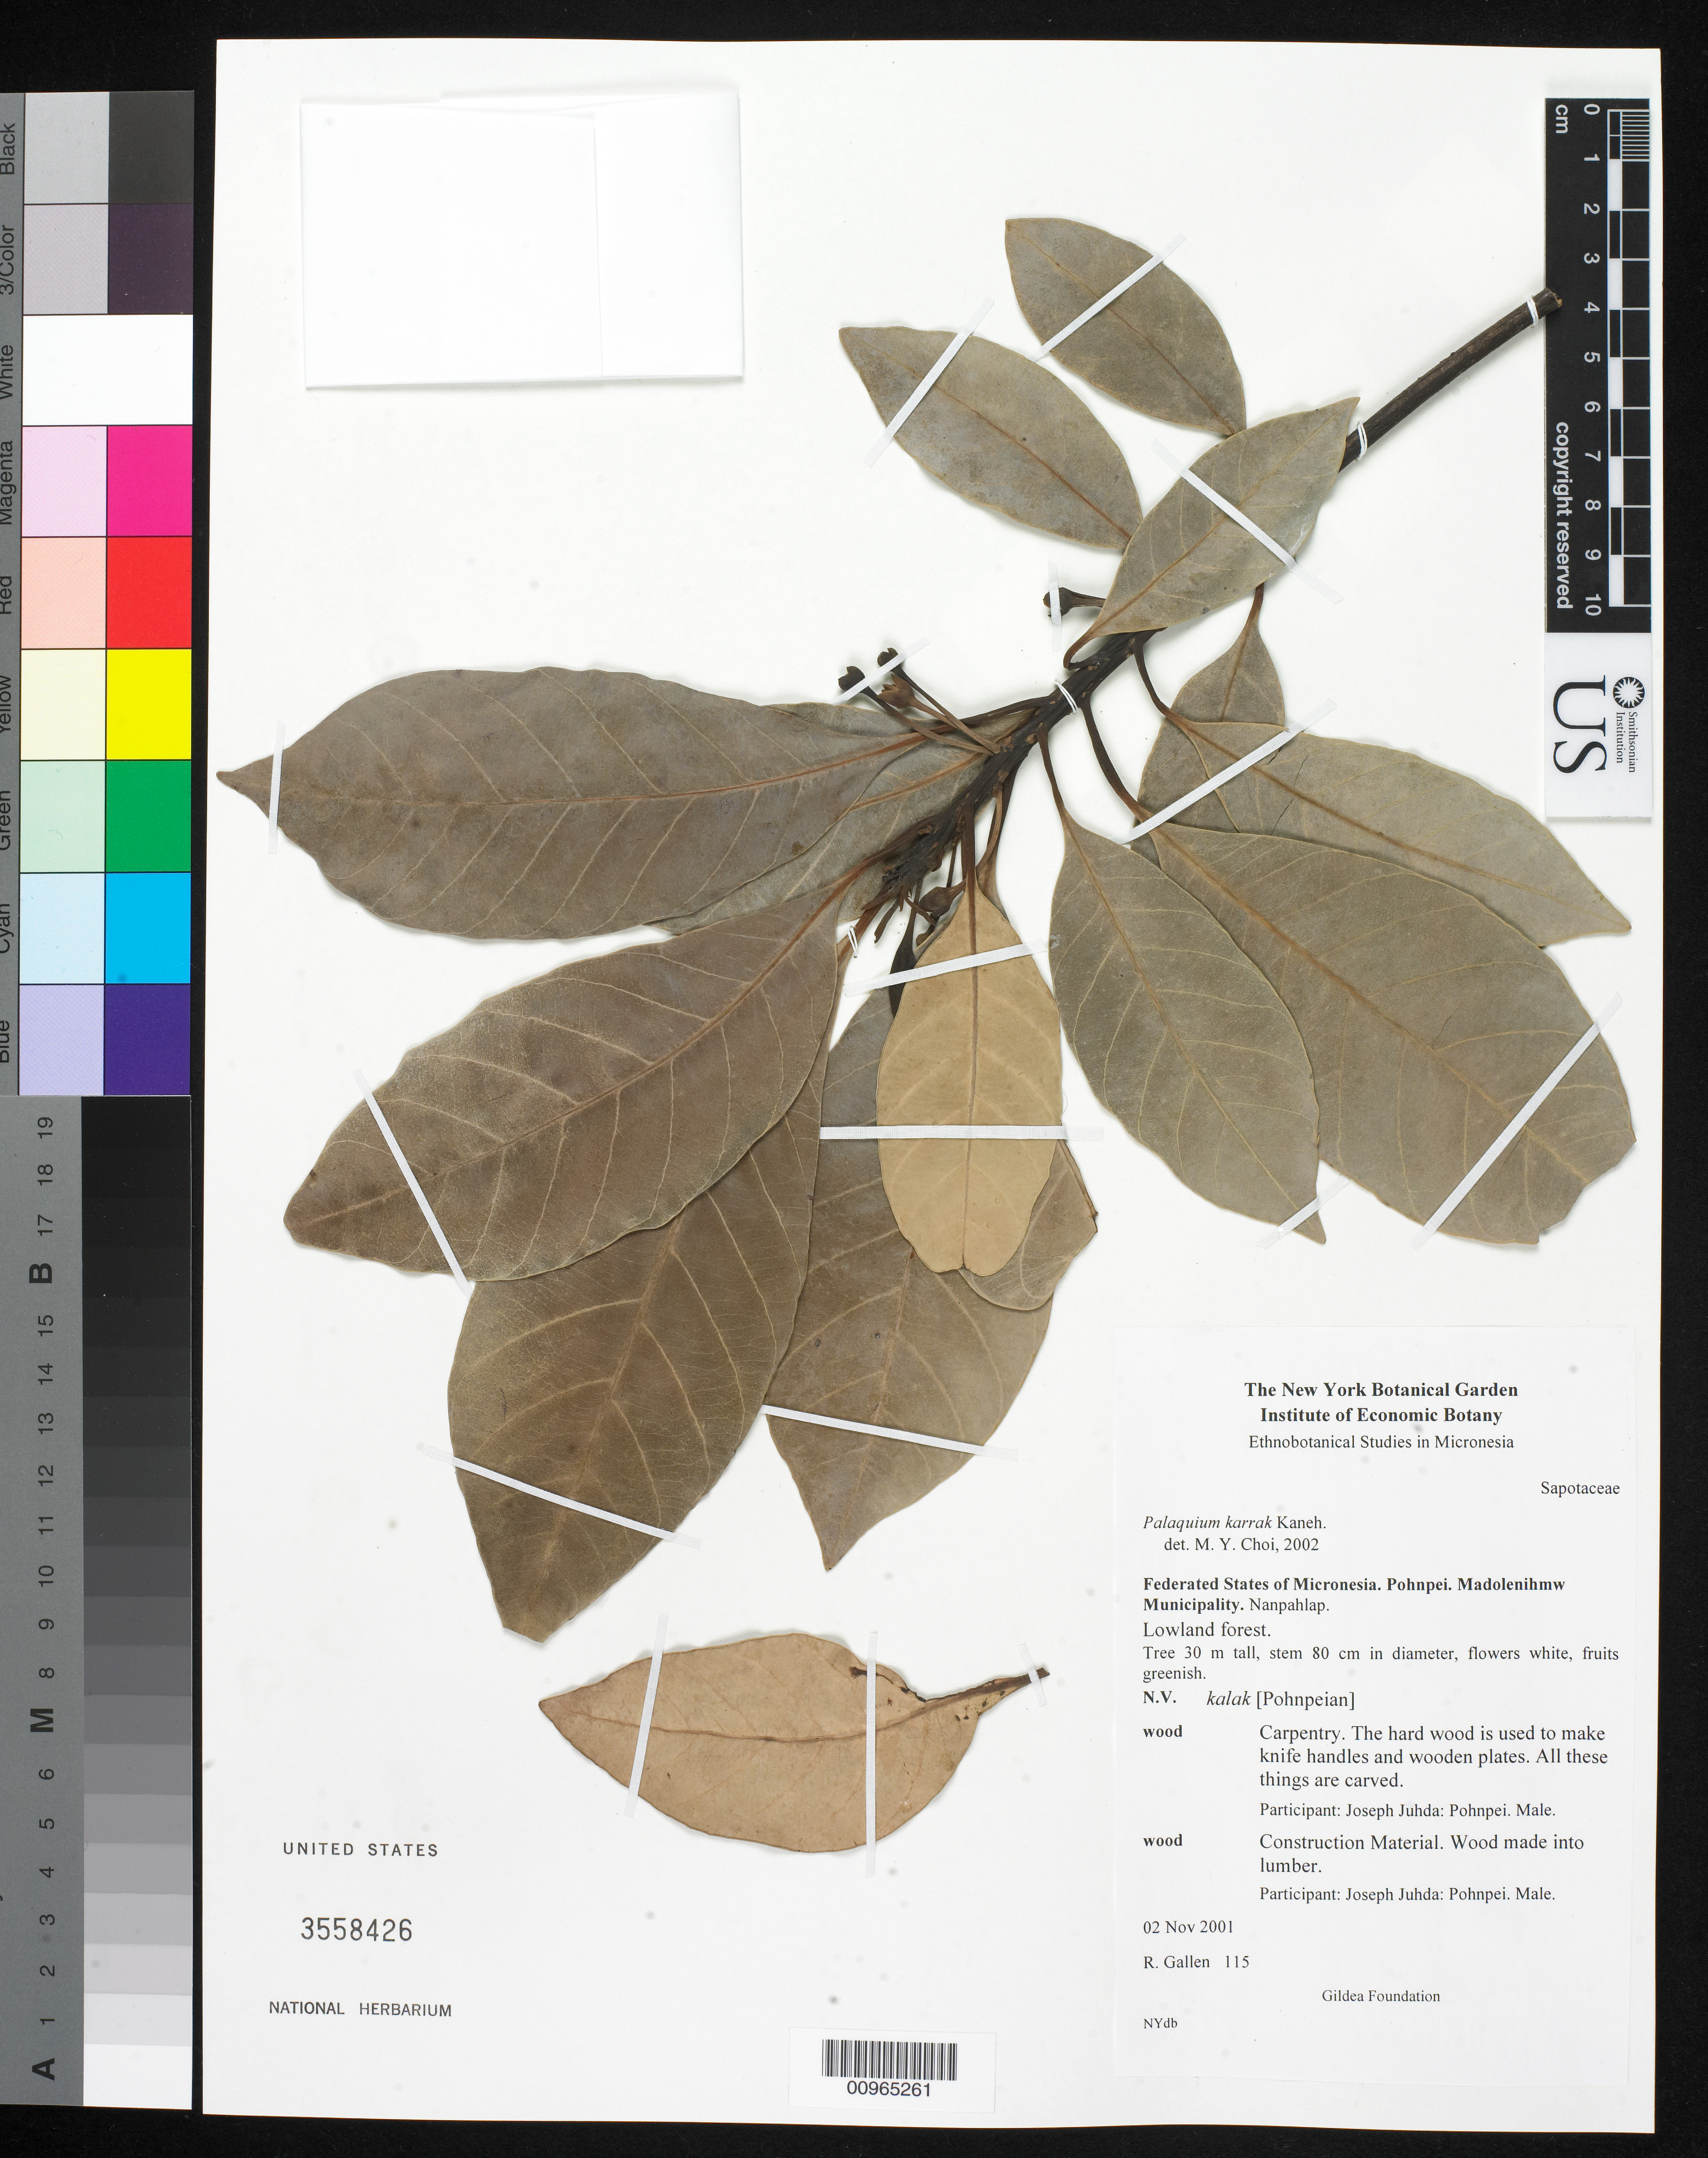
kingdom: Plantae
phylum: Tracheophyta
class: Magnoliopsida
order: Ericales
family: Sapotaceae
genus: Palaquium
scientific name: Palaquium karrak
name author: Kaneh.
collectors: R. Gallen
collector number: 115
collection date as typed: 02 Nov 2001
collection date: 2001-11-02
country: Micronesia, Federated States of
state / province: Pohnpei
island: Pohnpei [Ponape]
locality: Nanpahlap, Madolenihmw Muncipality, Pohnpei, Micronesia.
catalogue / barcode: US 3558426